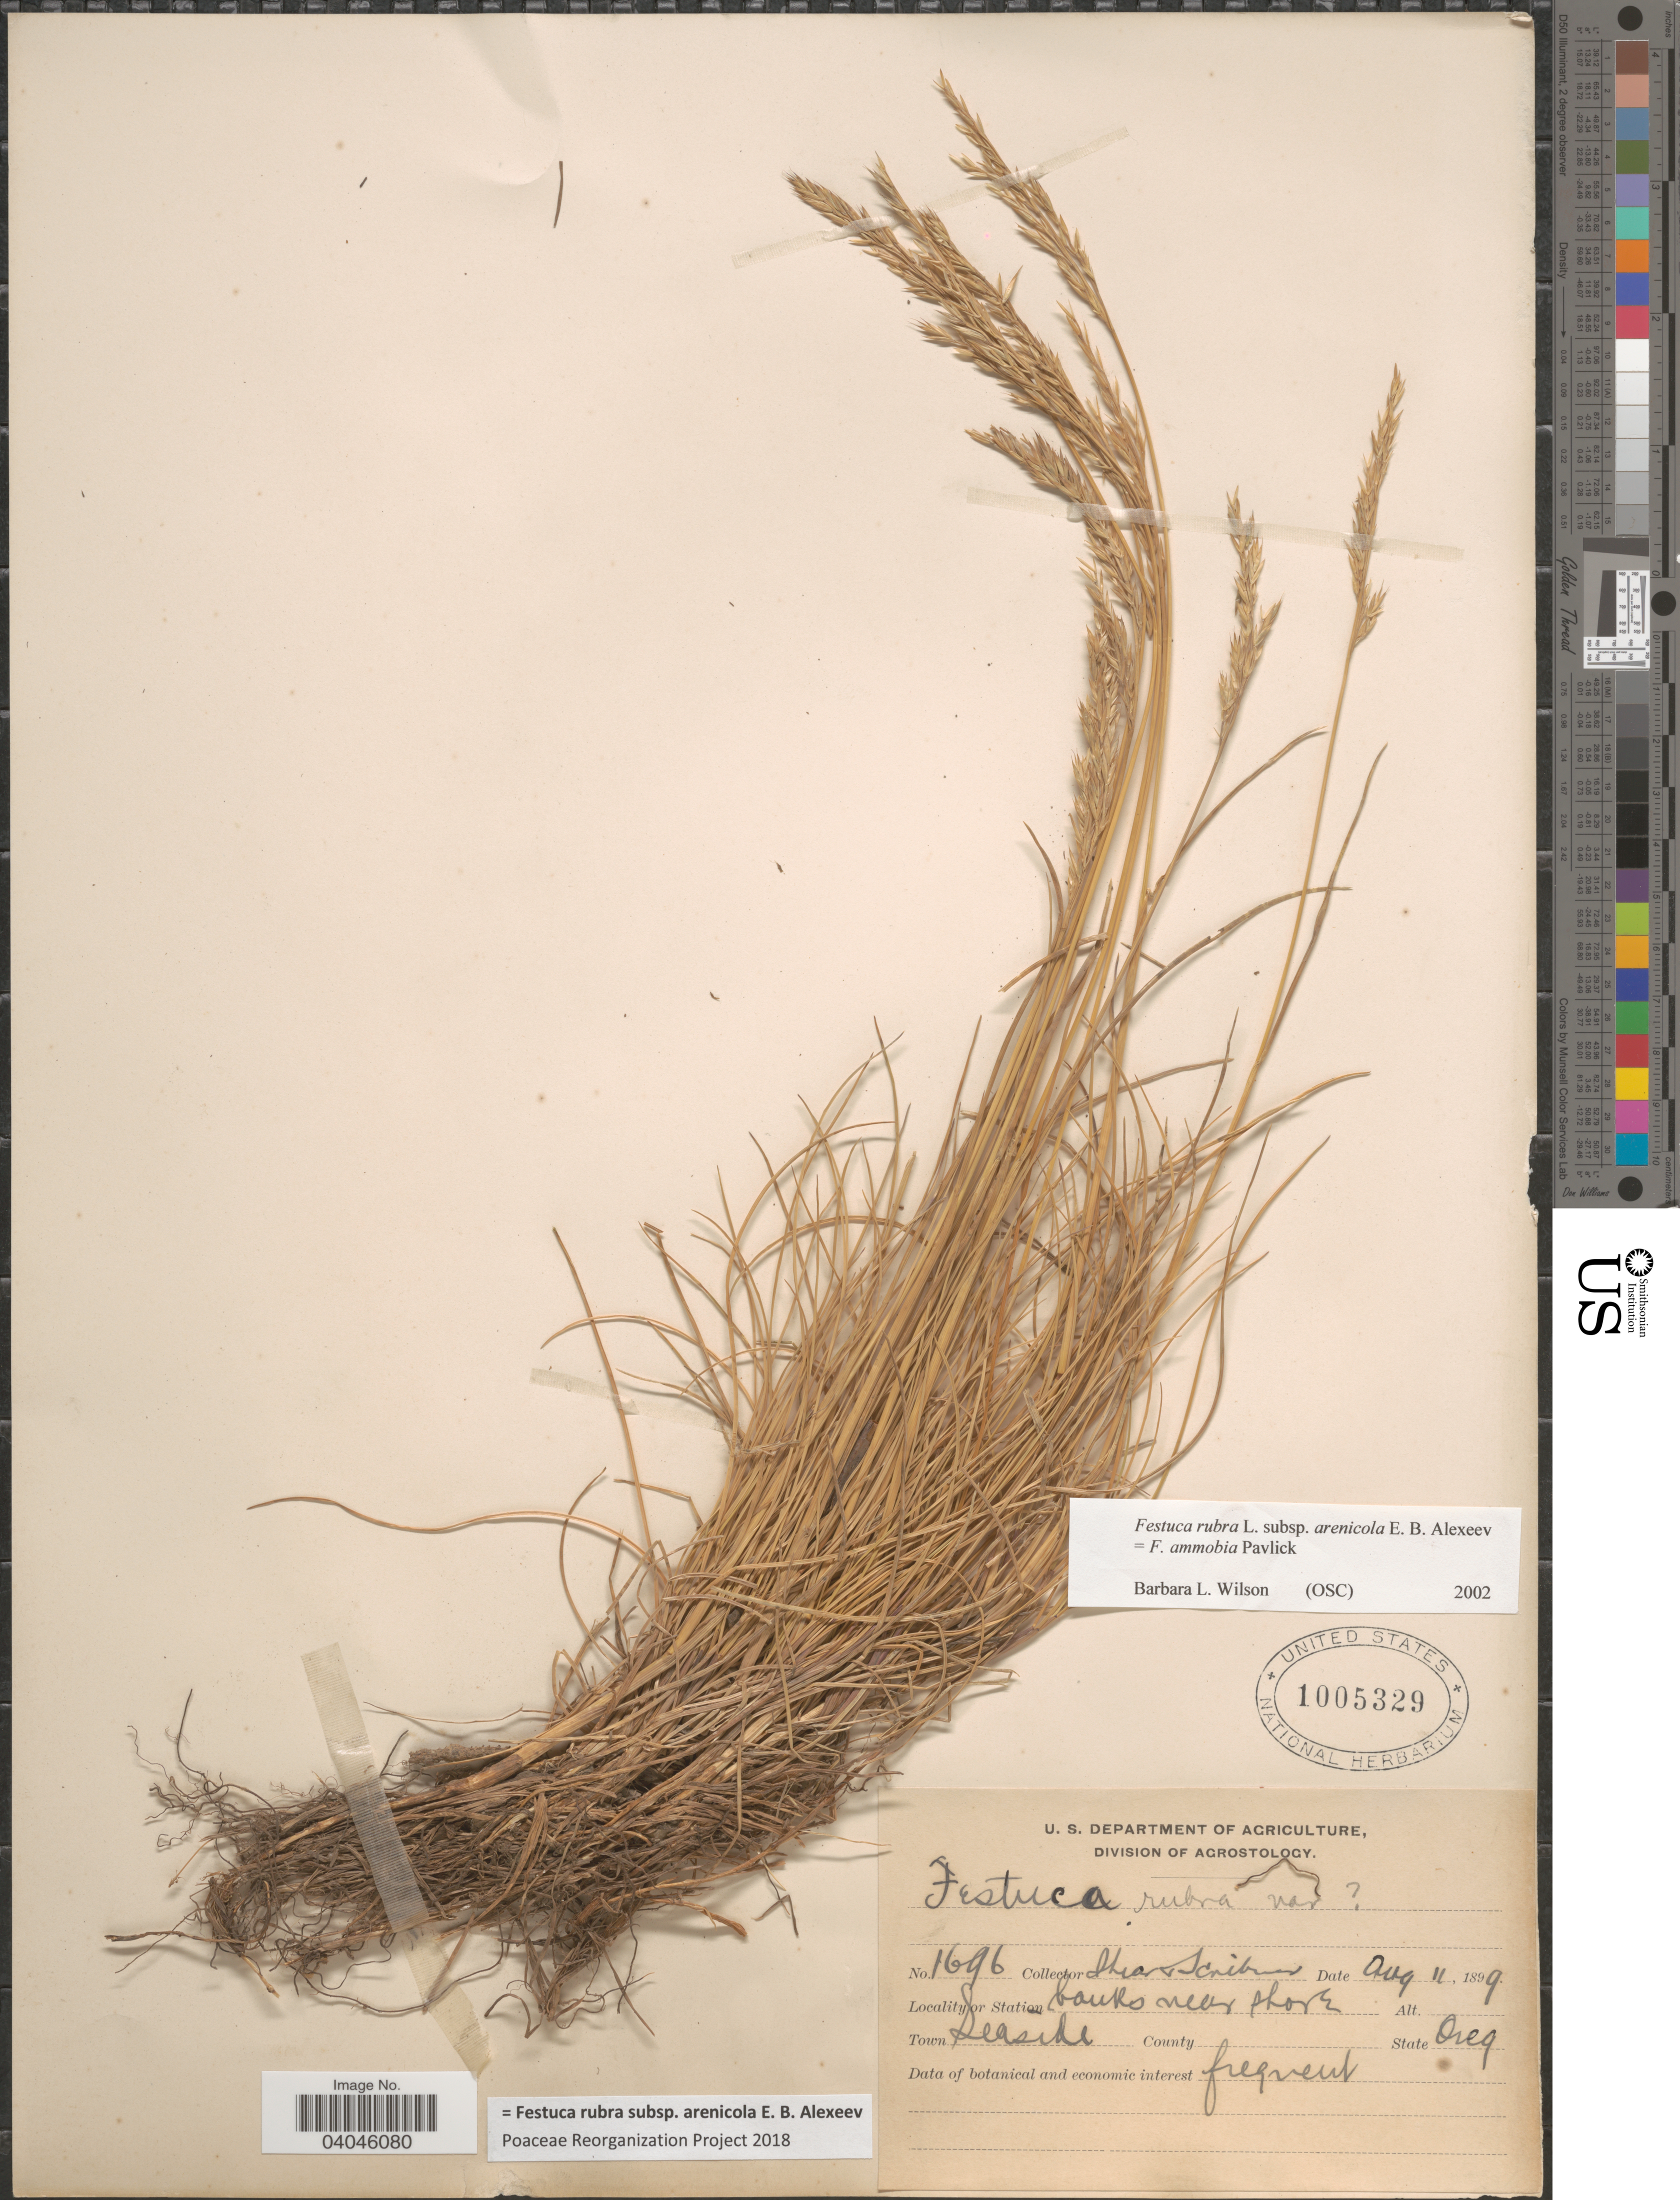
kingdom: Plantae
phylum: Tracheophyta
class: Liliopsida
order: Poales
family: Poaceae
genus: Festuca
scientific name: Festuca rubra subsp. arenicola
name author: E.B. Alexeev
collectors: -- Shear & Scribner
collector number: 1696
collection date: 1899-08-11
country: United States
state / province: Oregon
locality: Banks near shore. Town Seaside.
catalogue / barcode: US 1005329